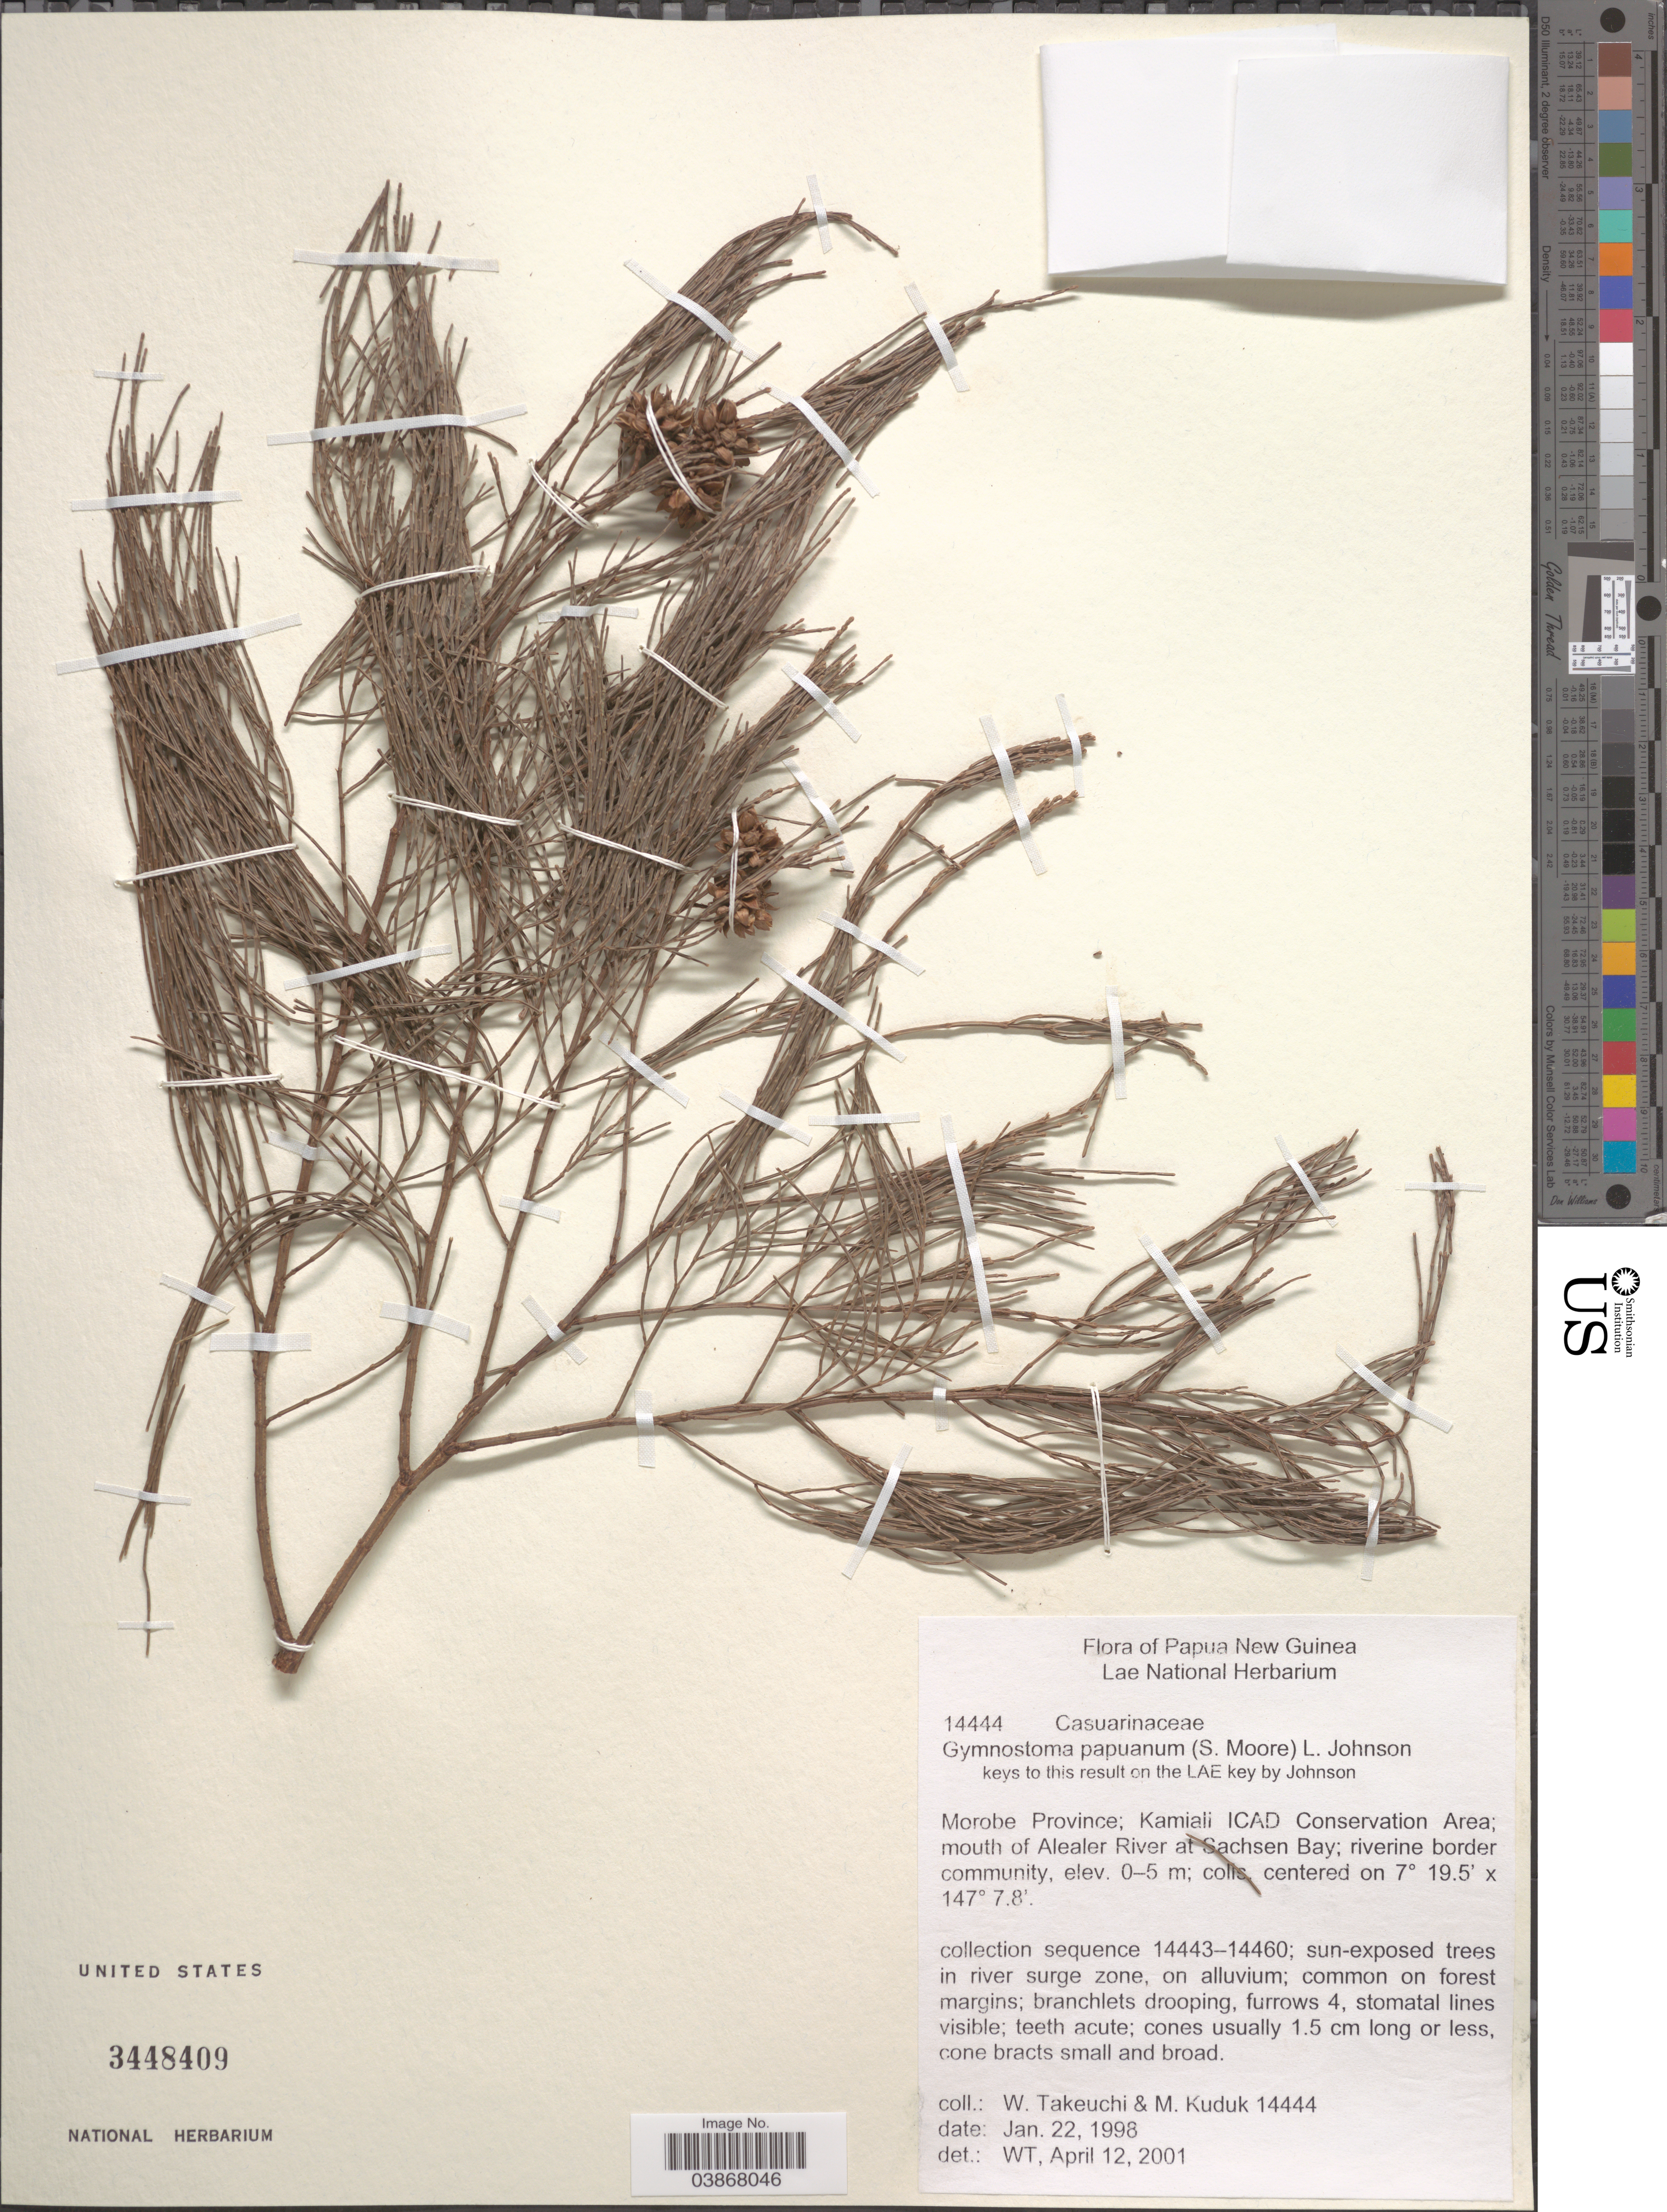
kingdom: Plantae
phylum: Tracheophyta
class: Magnoliopsida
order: Fagales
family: Casuarinaceae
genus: Gymnostoma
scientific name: Gymnostoma papuanum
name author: (S. Moore) L.A.S. Johnson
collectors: W. Takeuchi & M. Kuduk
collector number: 14444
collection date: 1998-01-22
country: Papua New Guinea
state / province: Morobe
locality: Kamiali ICAD Conservation Area; mouth of Alealer River at Sachsen Bay.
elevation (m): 0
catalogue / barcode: US 3448409